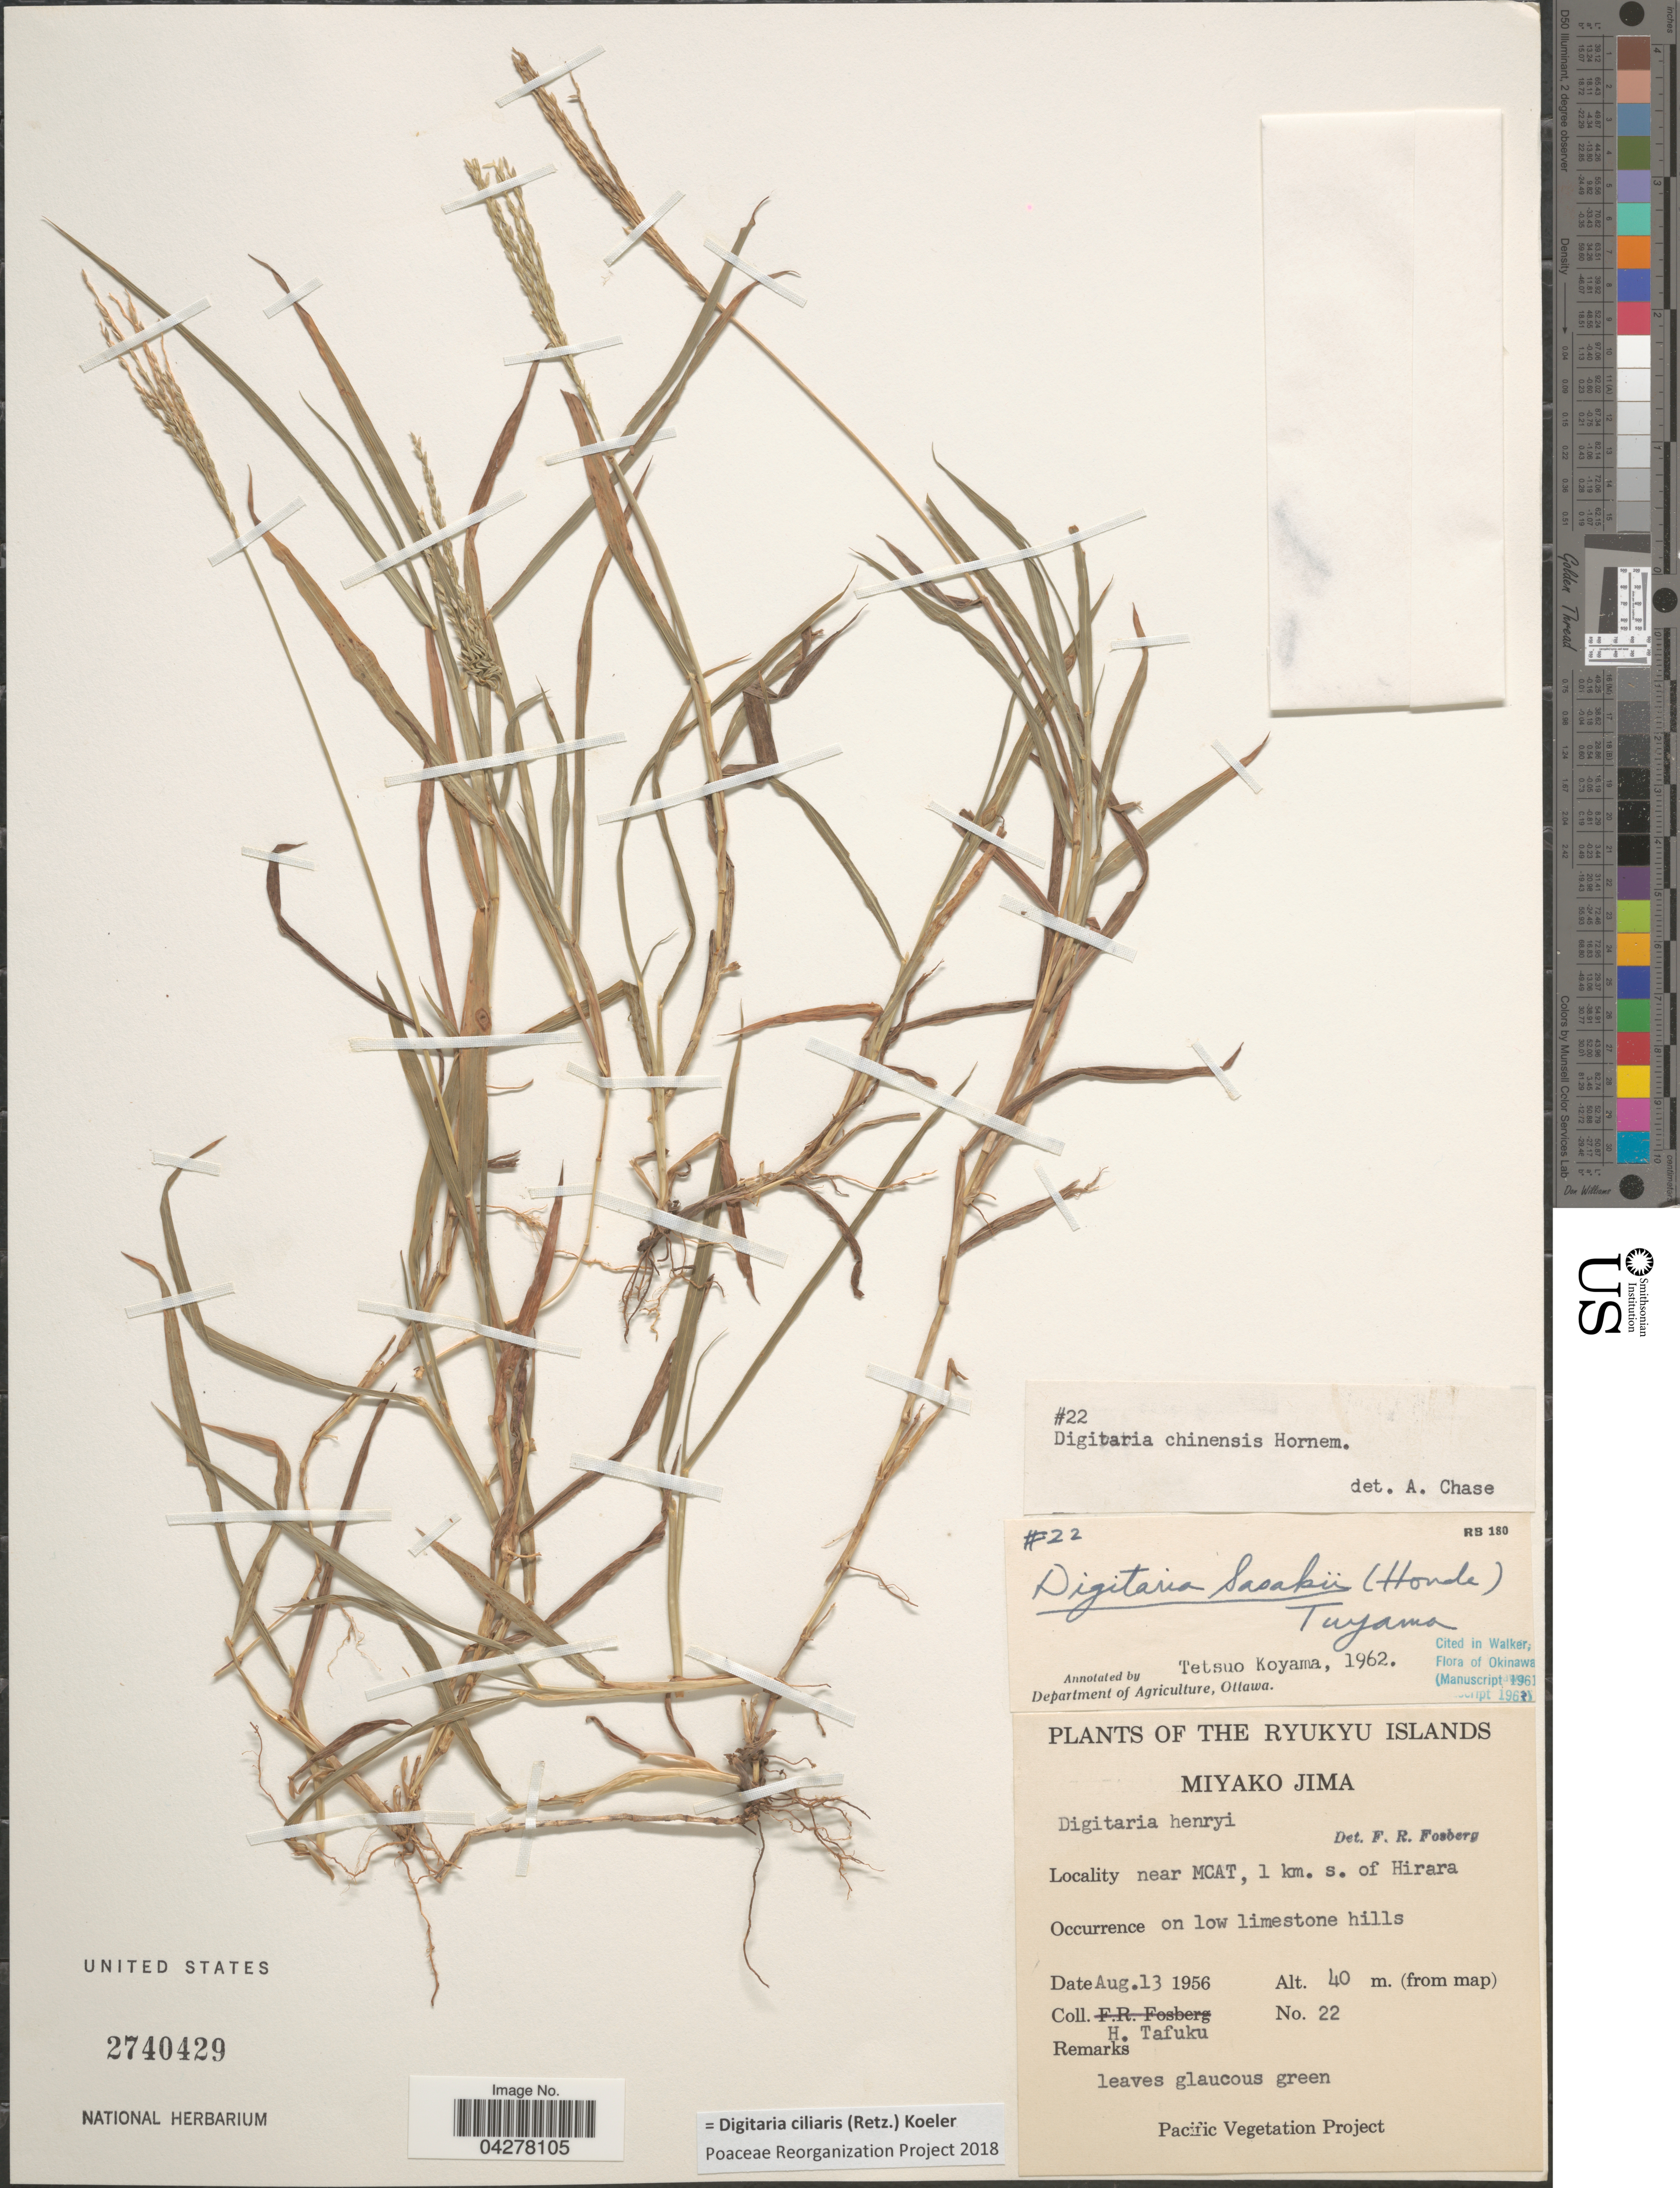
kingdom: Plantae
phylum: Tracheophyta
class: Liliopsida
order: Poales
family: Poaceae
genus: Digitaria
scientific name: Digitaria ciliaris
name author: (Retz.) Koeler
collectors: H. Tafuku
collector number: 22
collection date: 1956-08-13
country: Japan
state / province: Okinawa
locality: The Ryukyu Islands. Miyako Jima. Near MCAT, 1 km. s. of Hirara. On low limestone hills.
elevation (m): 40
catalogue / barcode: US 2740429